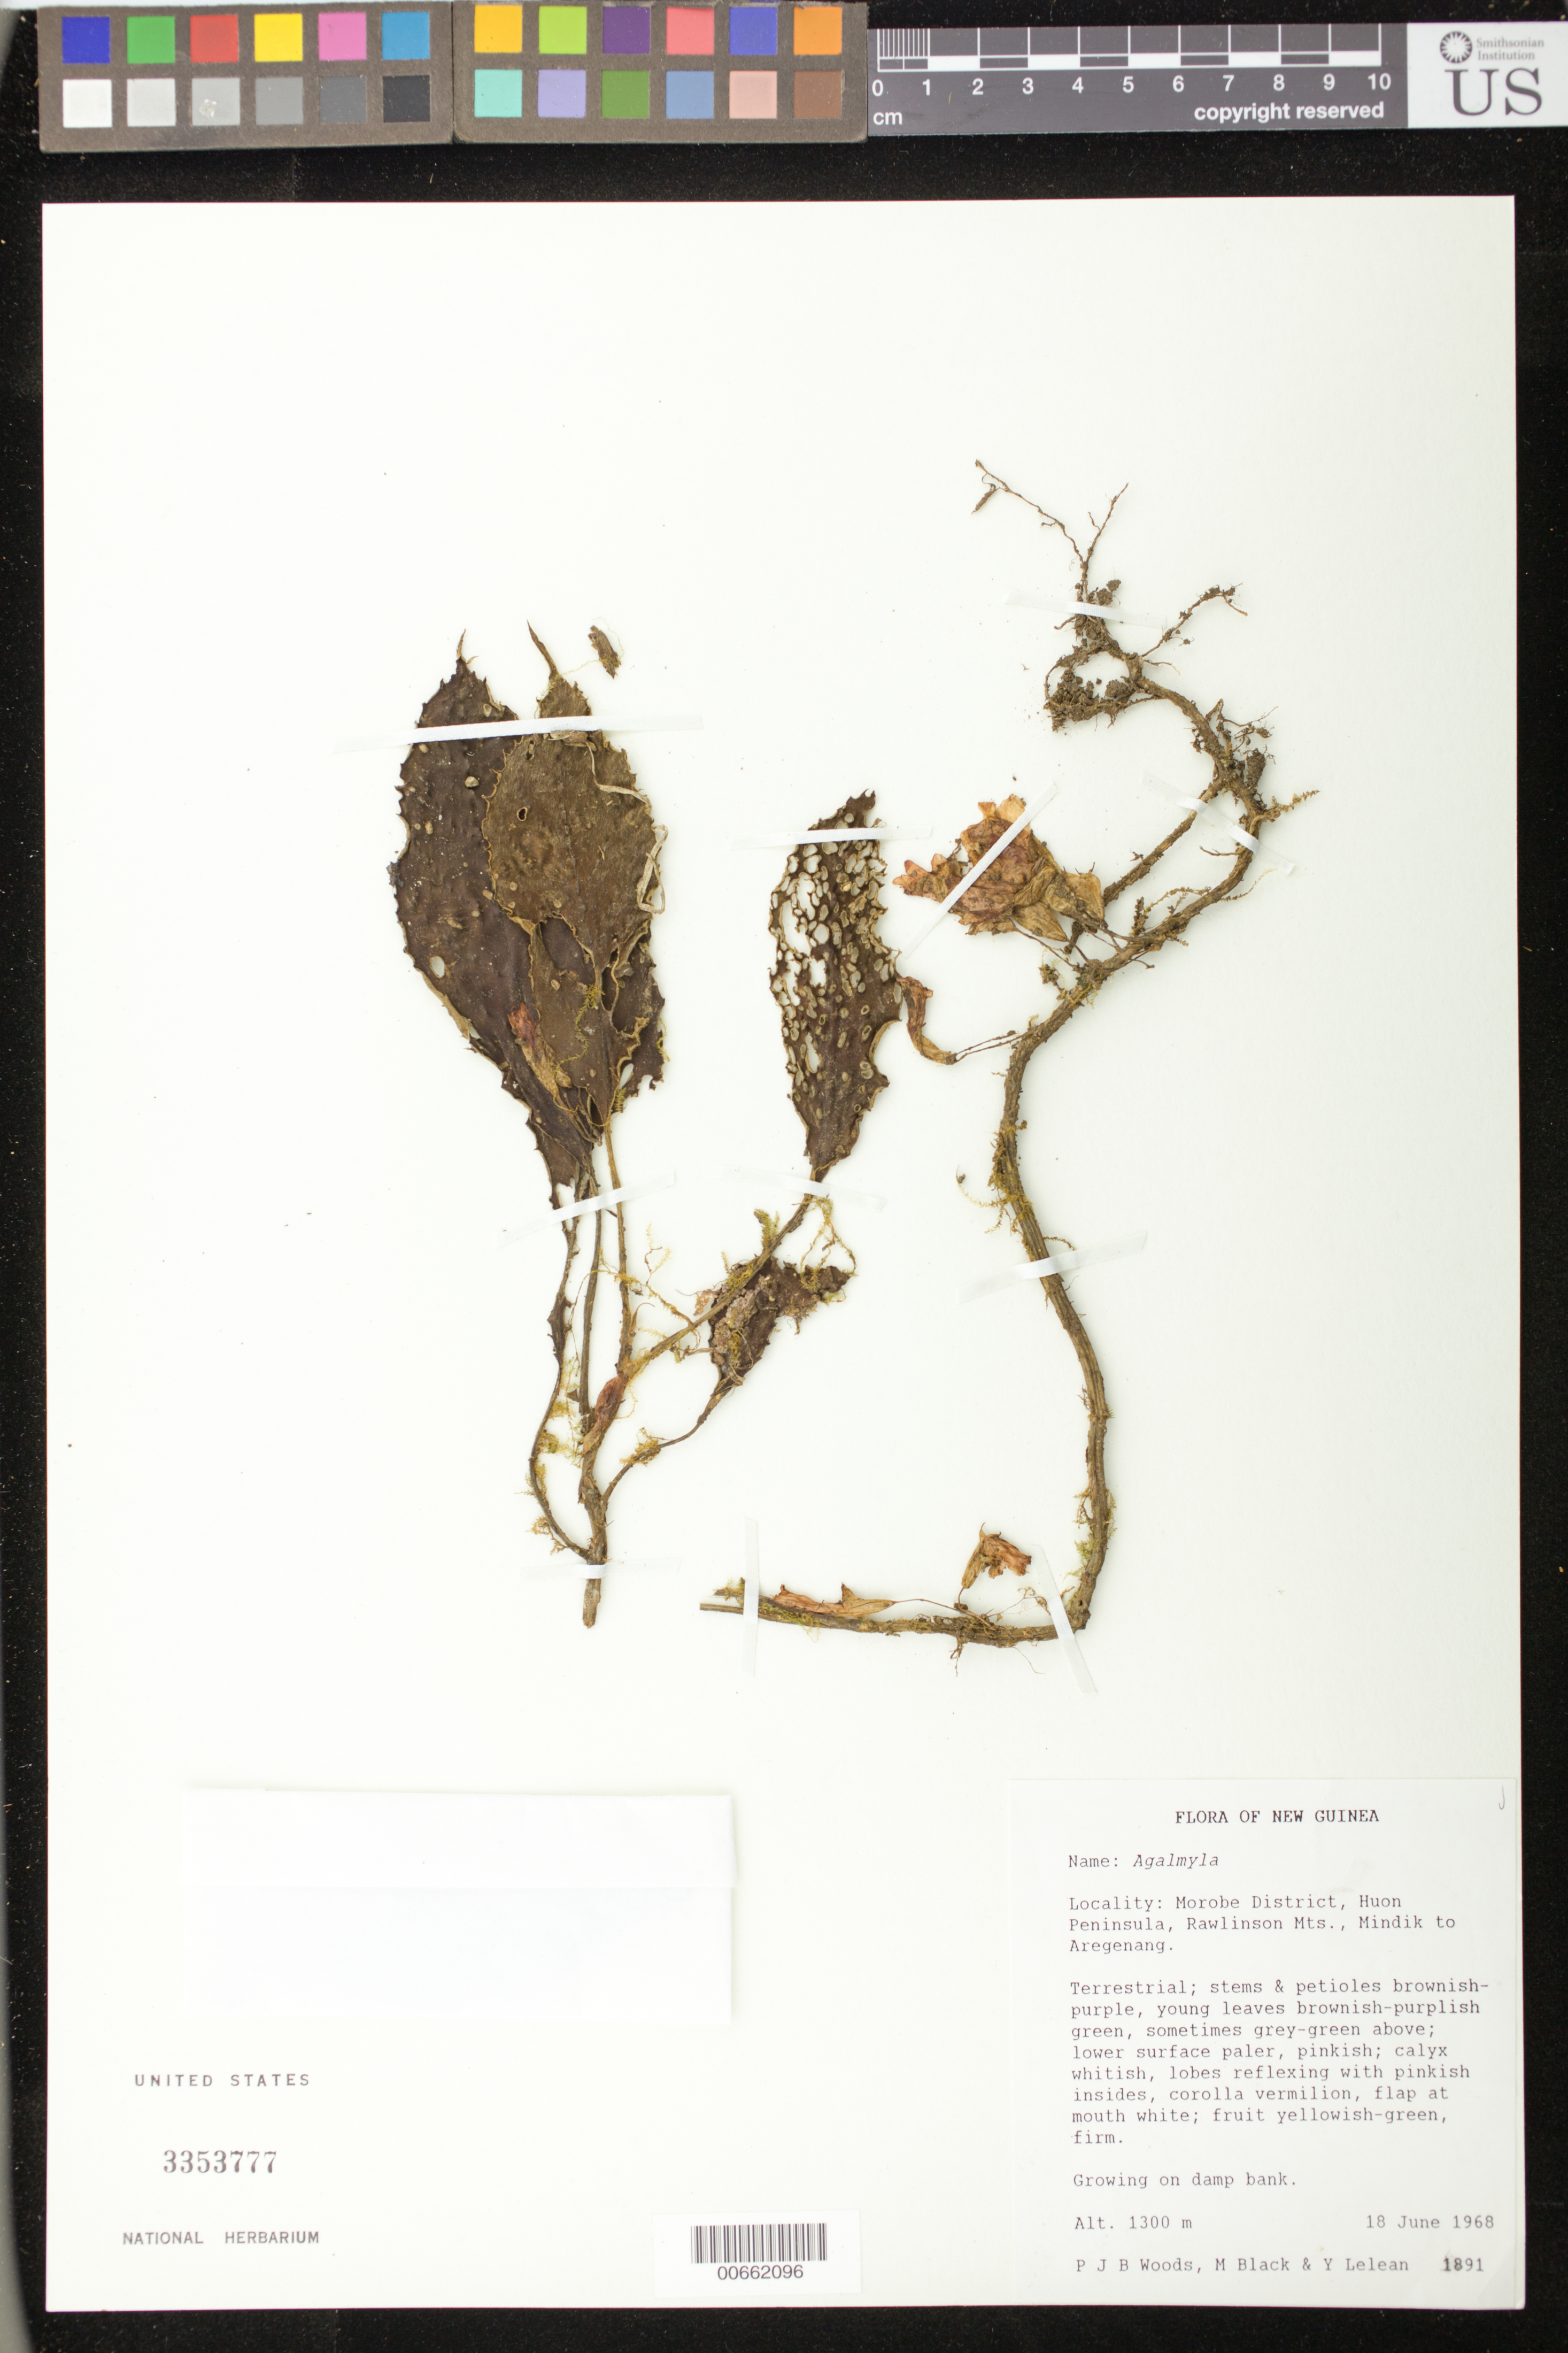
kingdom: Plantae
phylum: Tracheophyta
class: Magnoliopsida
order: Lamiales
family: Gesneriaceae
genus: Agalmyla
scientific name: Agalmyla sp.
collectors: P. Woods, M. Black & Y. Lelean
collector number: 1891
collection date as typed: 18 Jun 1968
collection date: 1968-06-18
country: Papua New Guinea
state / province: Morobe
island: New Guinea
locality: Morobe District, Huon Peninsula, Rawlinson Mts., Mindik to Aregenang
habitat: Growing on damp bank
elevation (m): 1300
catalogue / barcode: US 3353777